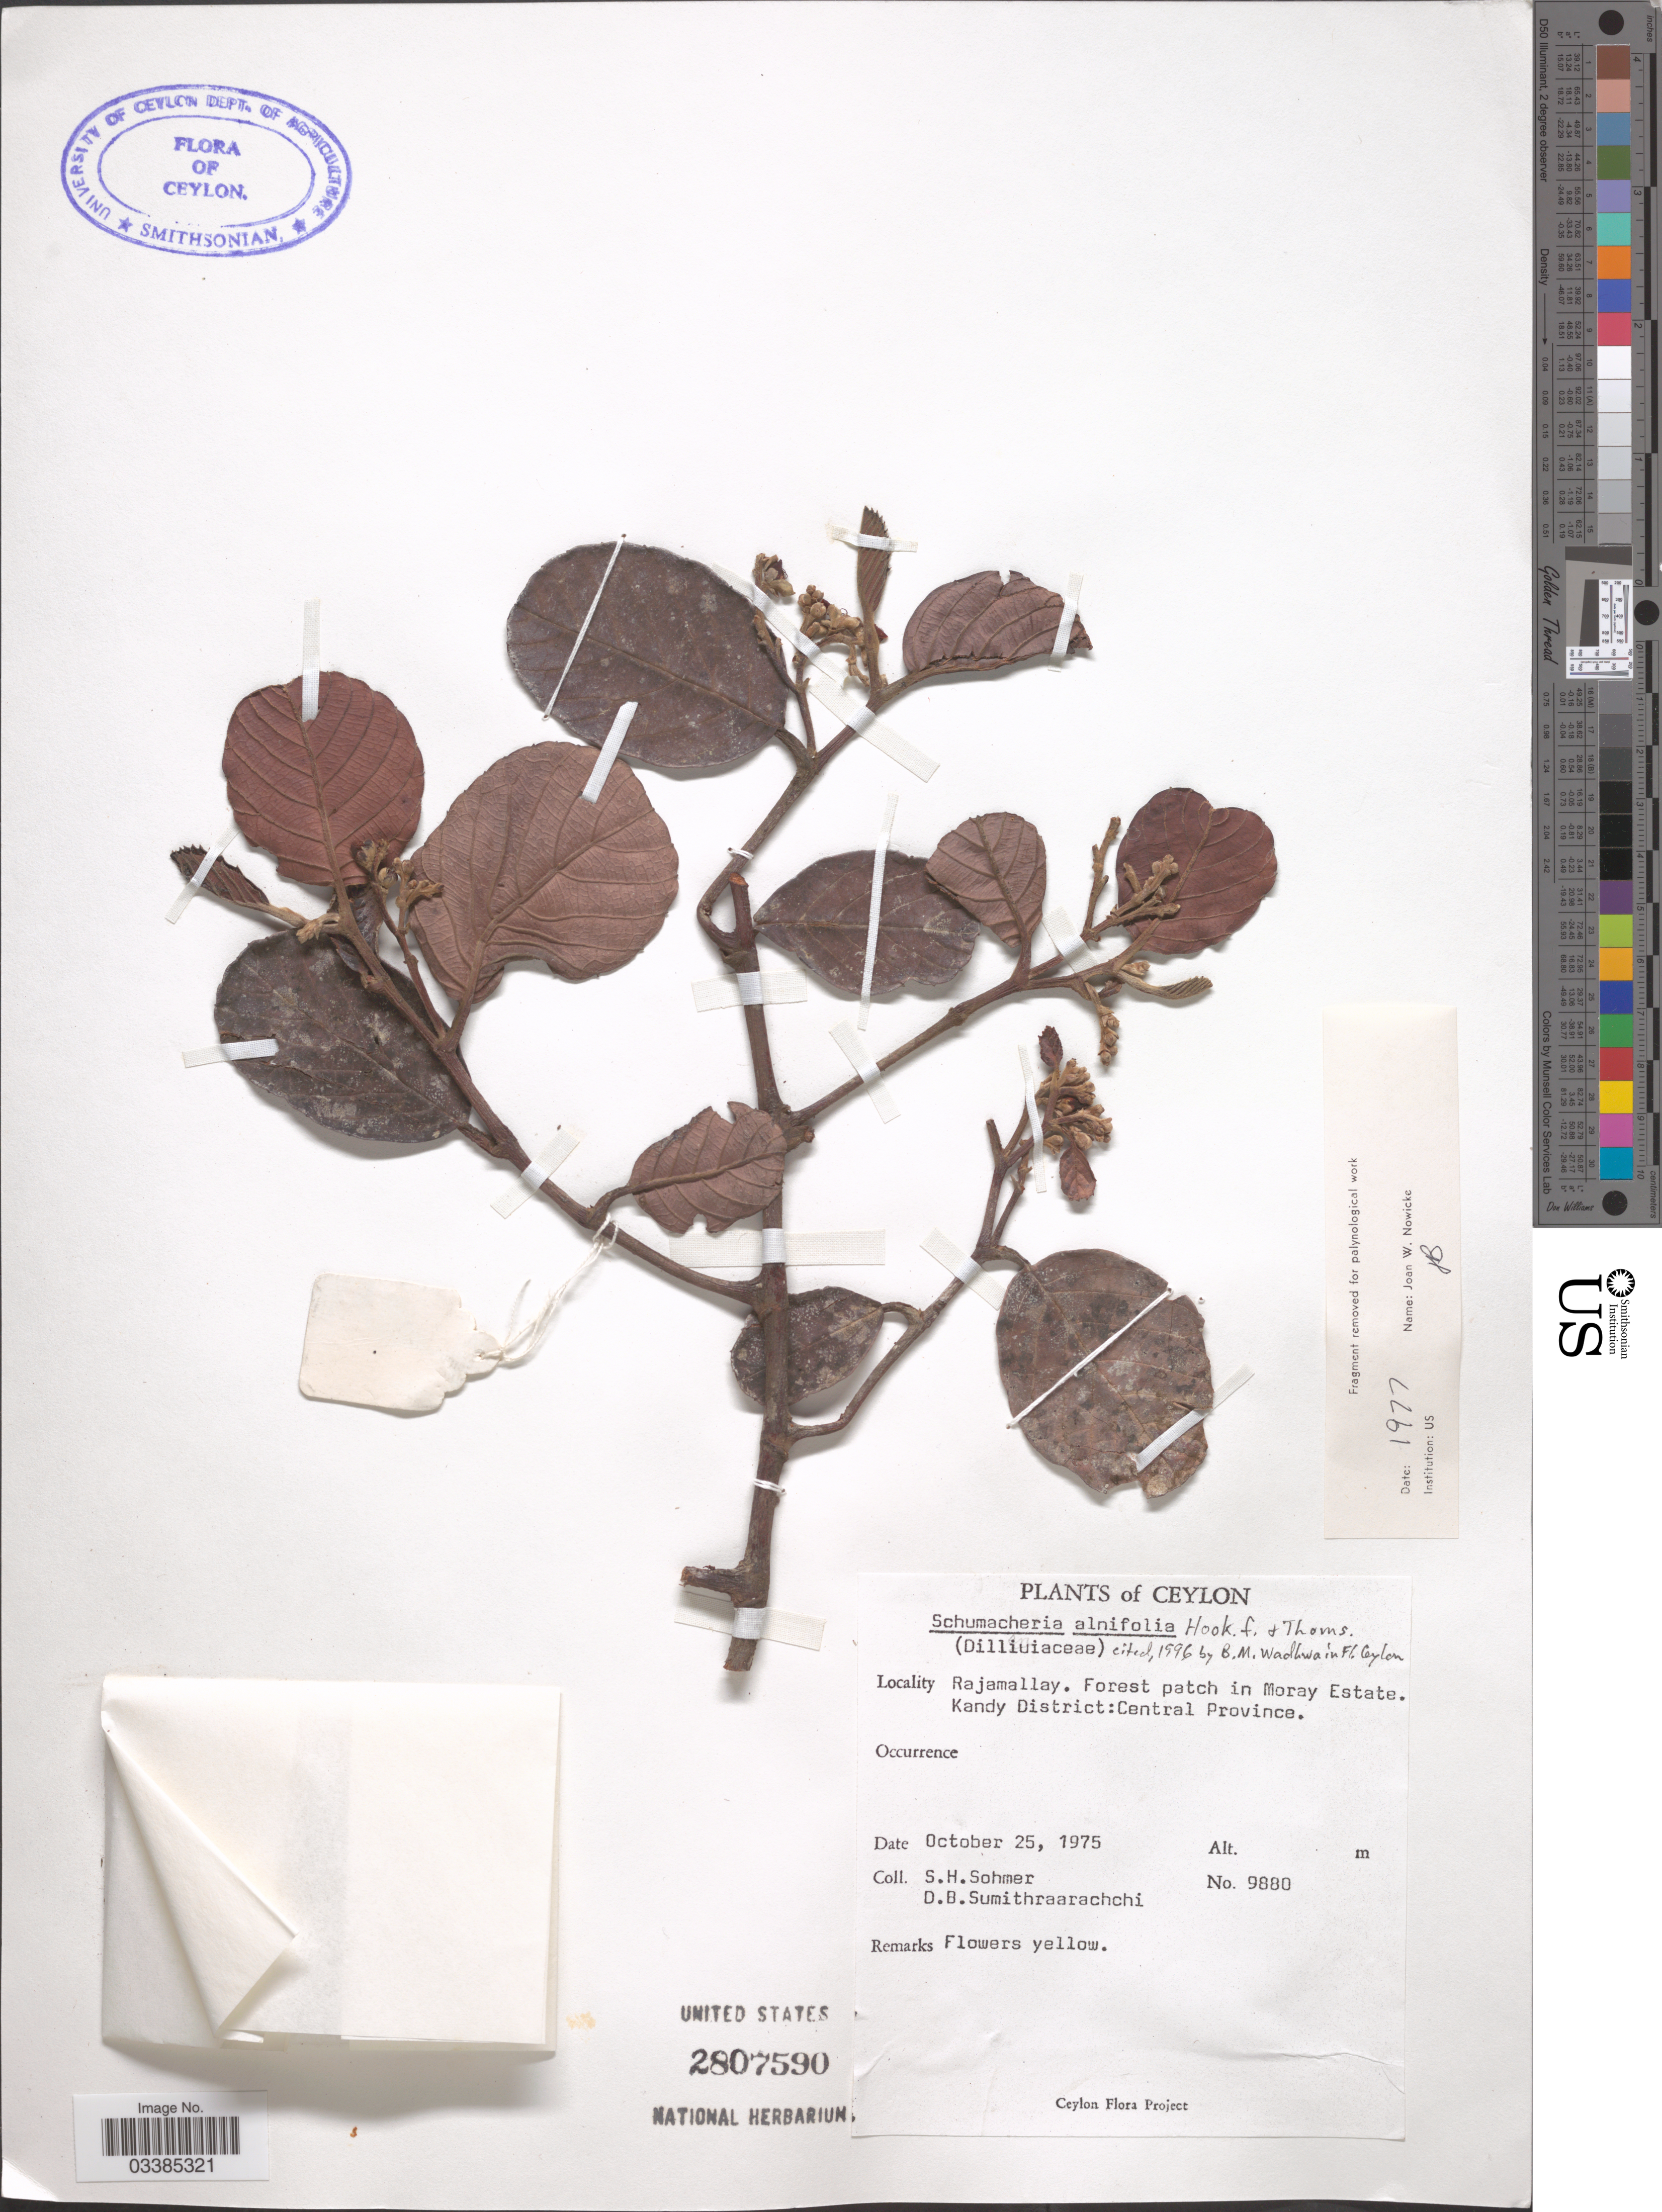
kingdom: Plantae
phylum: Tracheophyta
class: Magnoliopsida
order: Dilleniales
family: Dilleniaceae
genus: Acrotrema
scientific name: Acrotrema arnottianum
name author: Wight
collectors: S. H. Sohmer & D. B. Sumithraarachchi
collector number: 9880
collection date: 1975-10-25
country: Sri Lanka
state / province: Central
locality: Ceylon, Rajamallay. Forest patch in Moray Estate. Kandy District.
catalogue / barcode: US 2807590